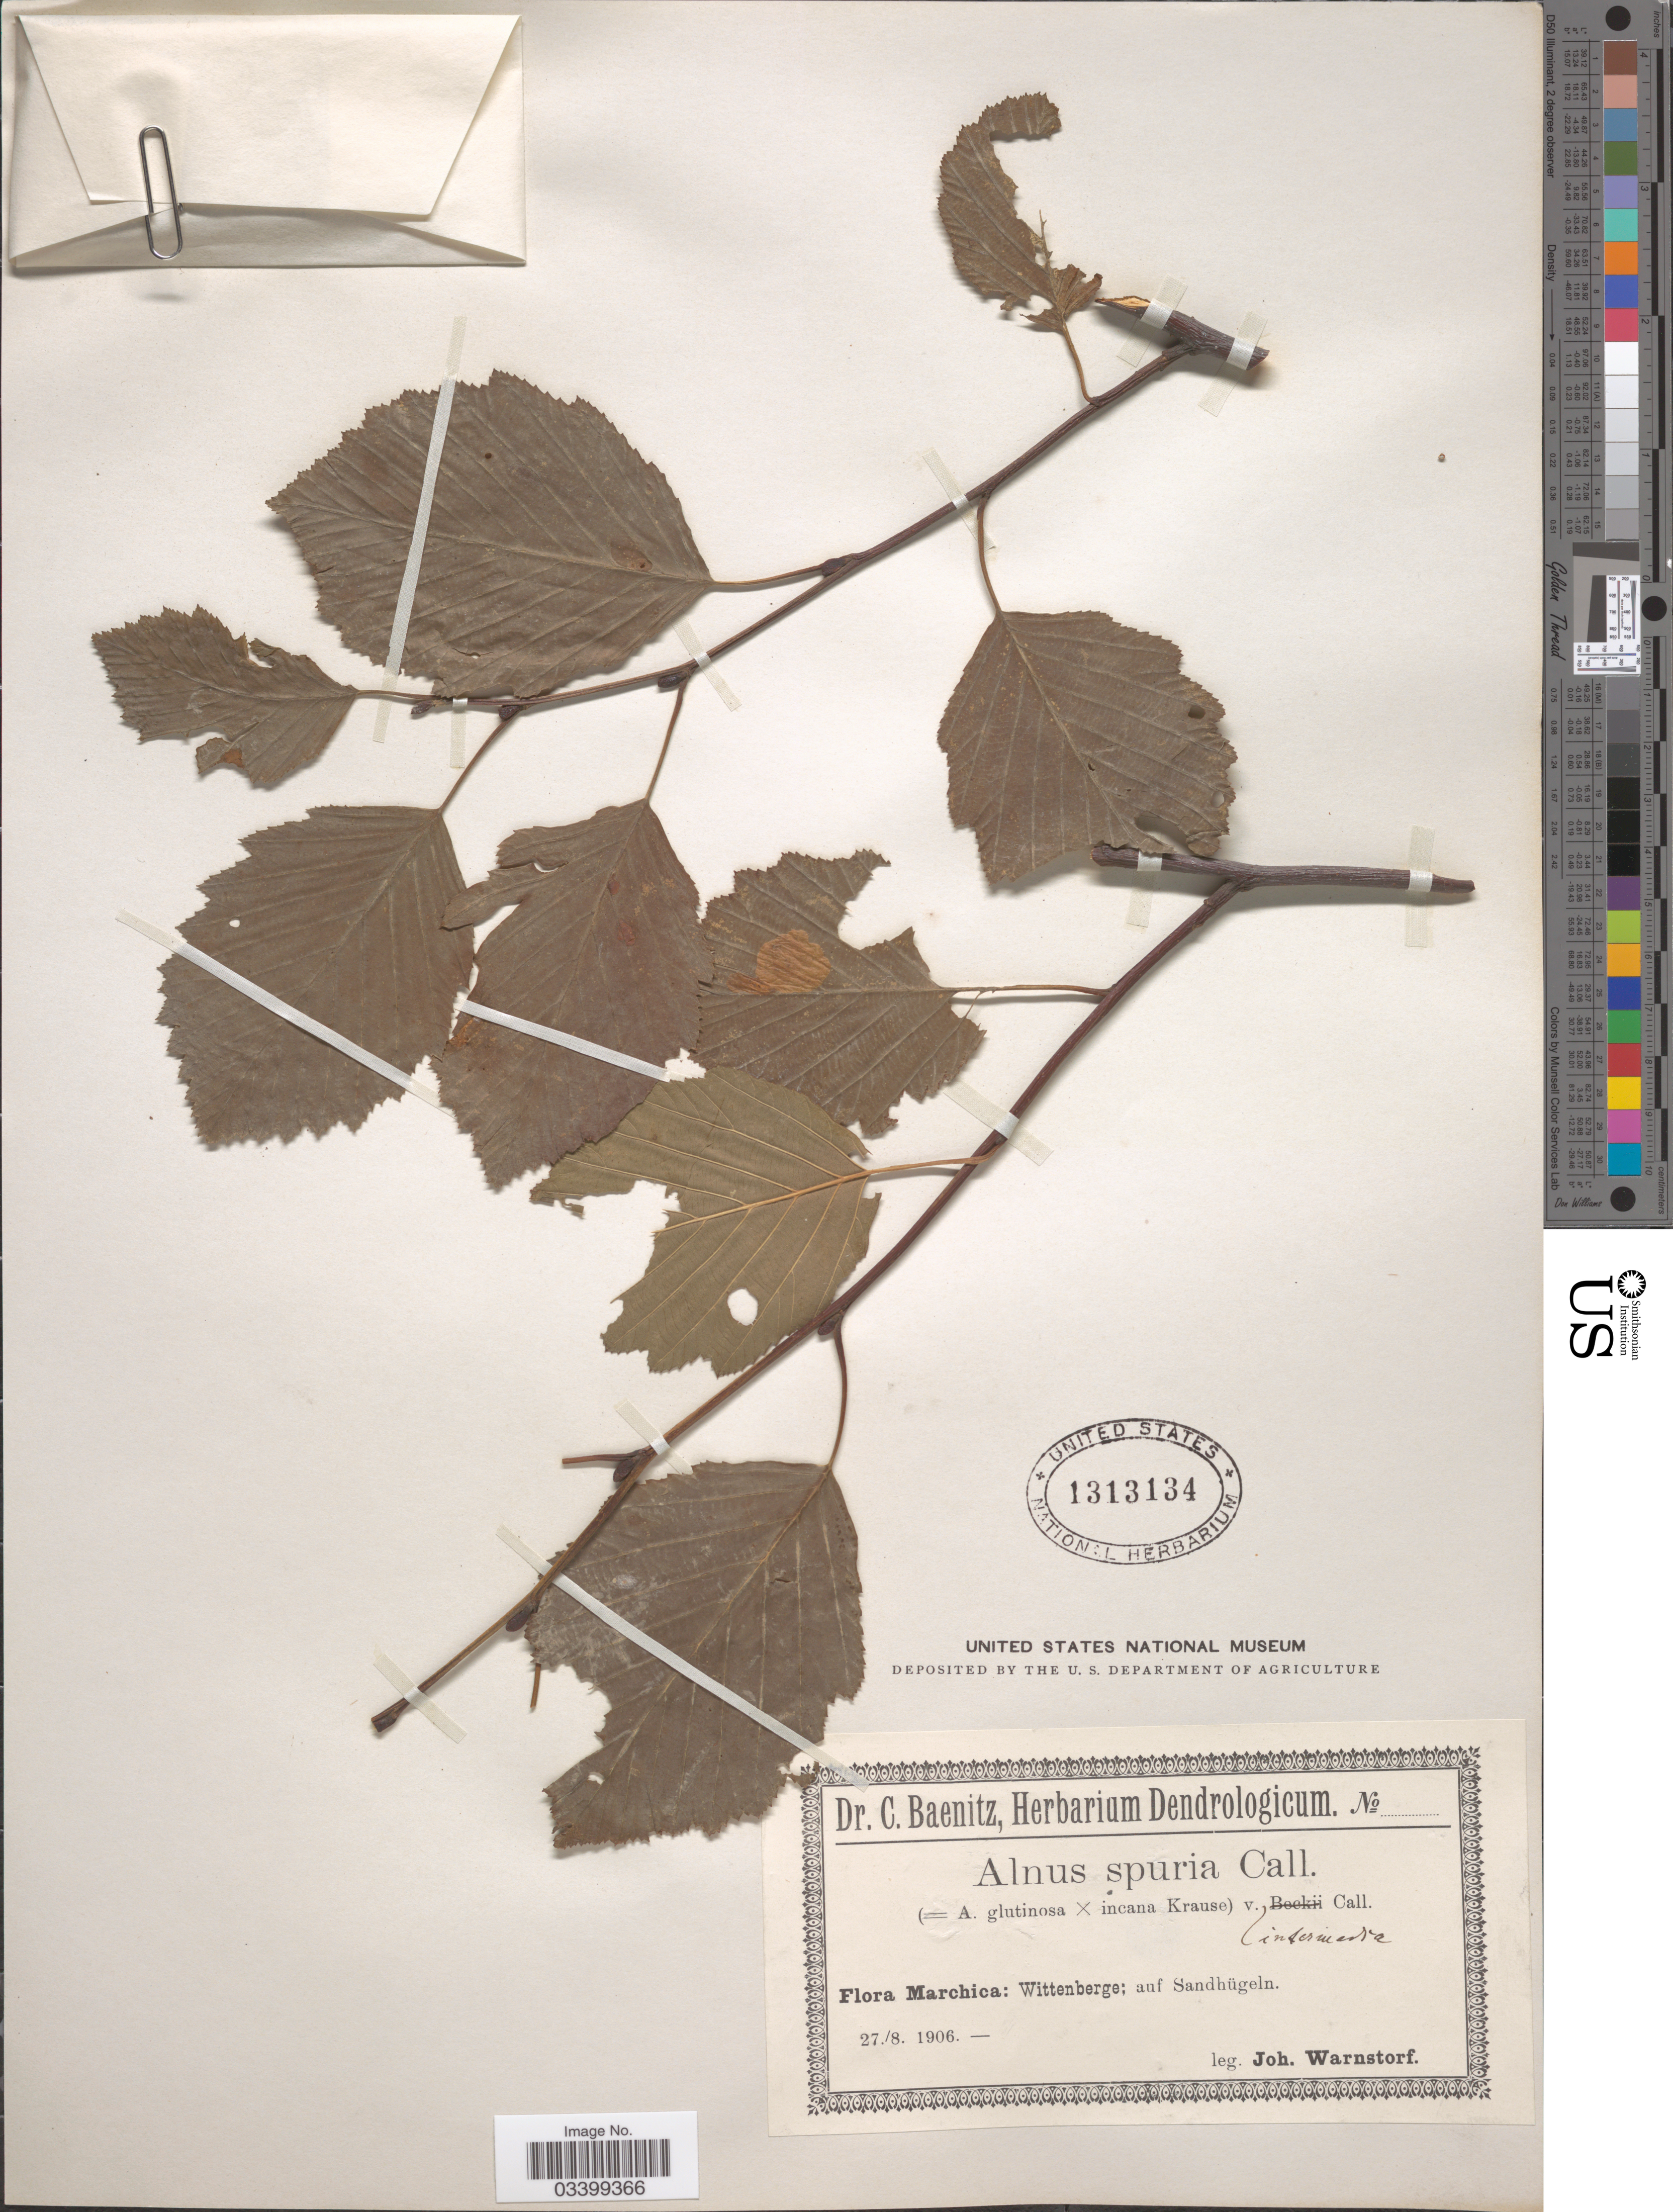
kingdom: Plantae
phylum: Tracheophyta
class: Magnoliopsida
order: Fagales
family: Betulaceae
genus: Alnus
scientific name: Alnus x pubescens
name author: Tausch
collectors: J. Warnstorf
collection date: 1906-08-27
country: Germany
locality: Marchica: Wittenberge; auf Sandhügeln.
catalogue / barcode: US 1313134